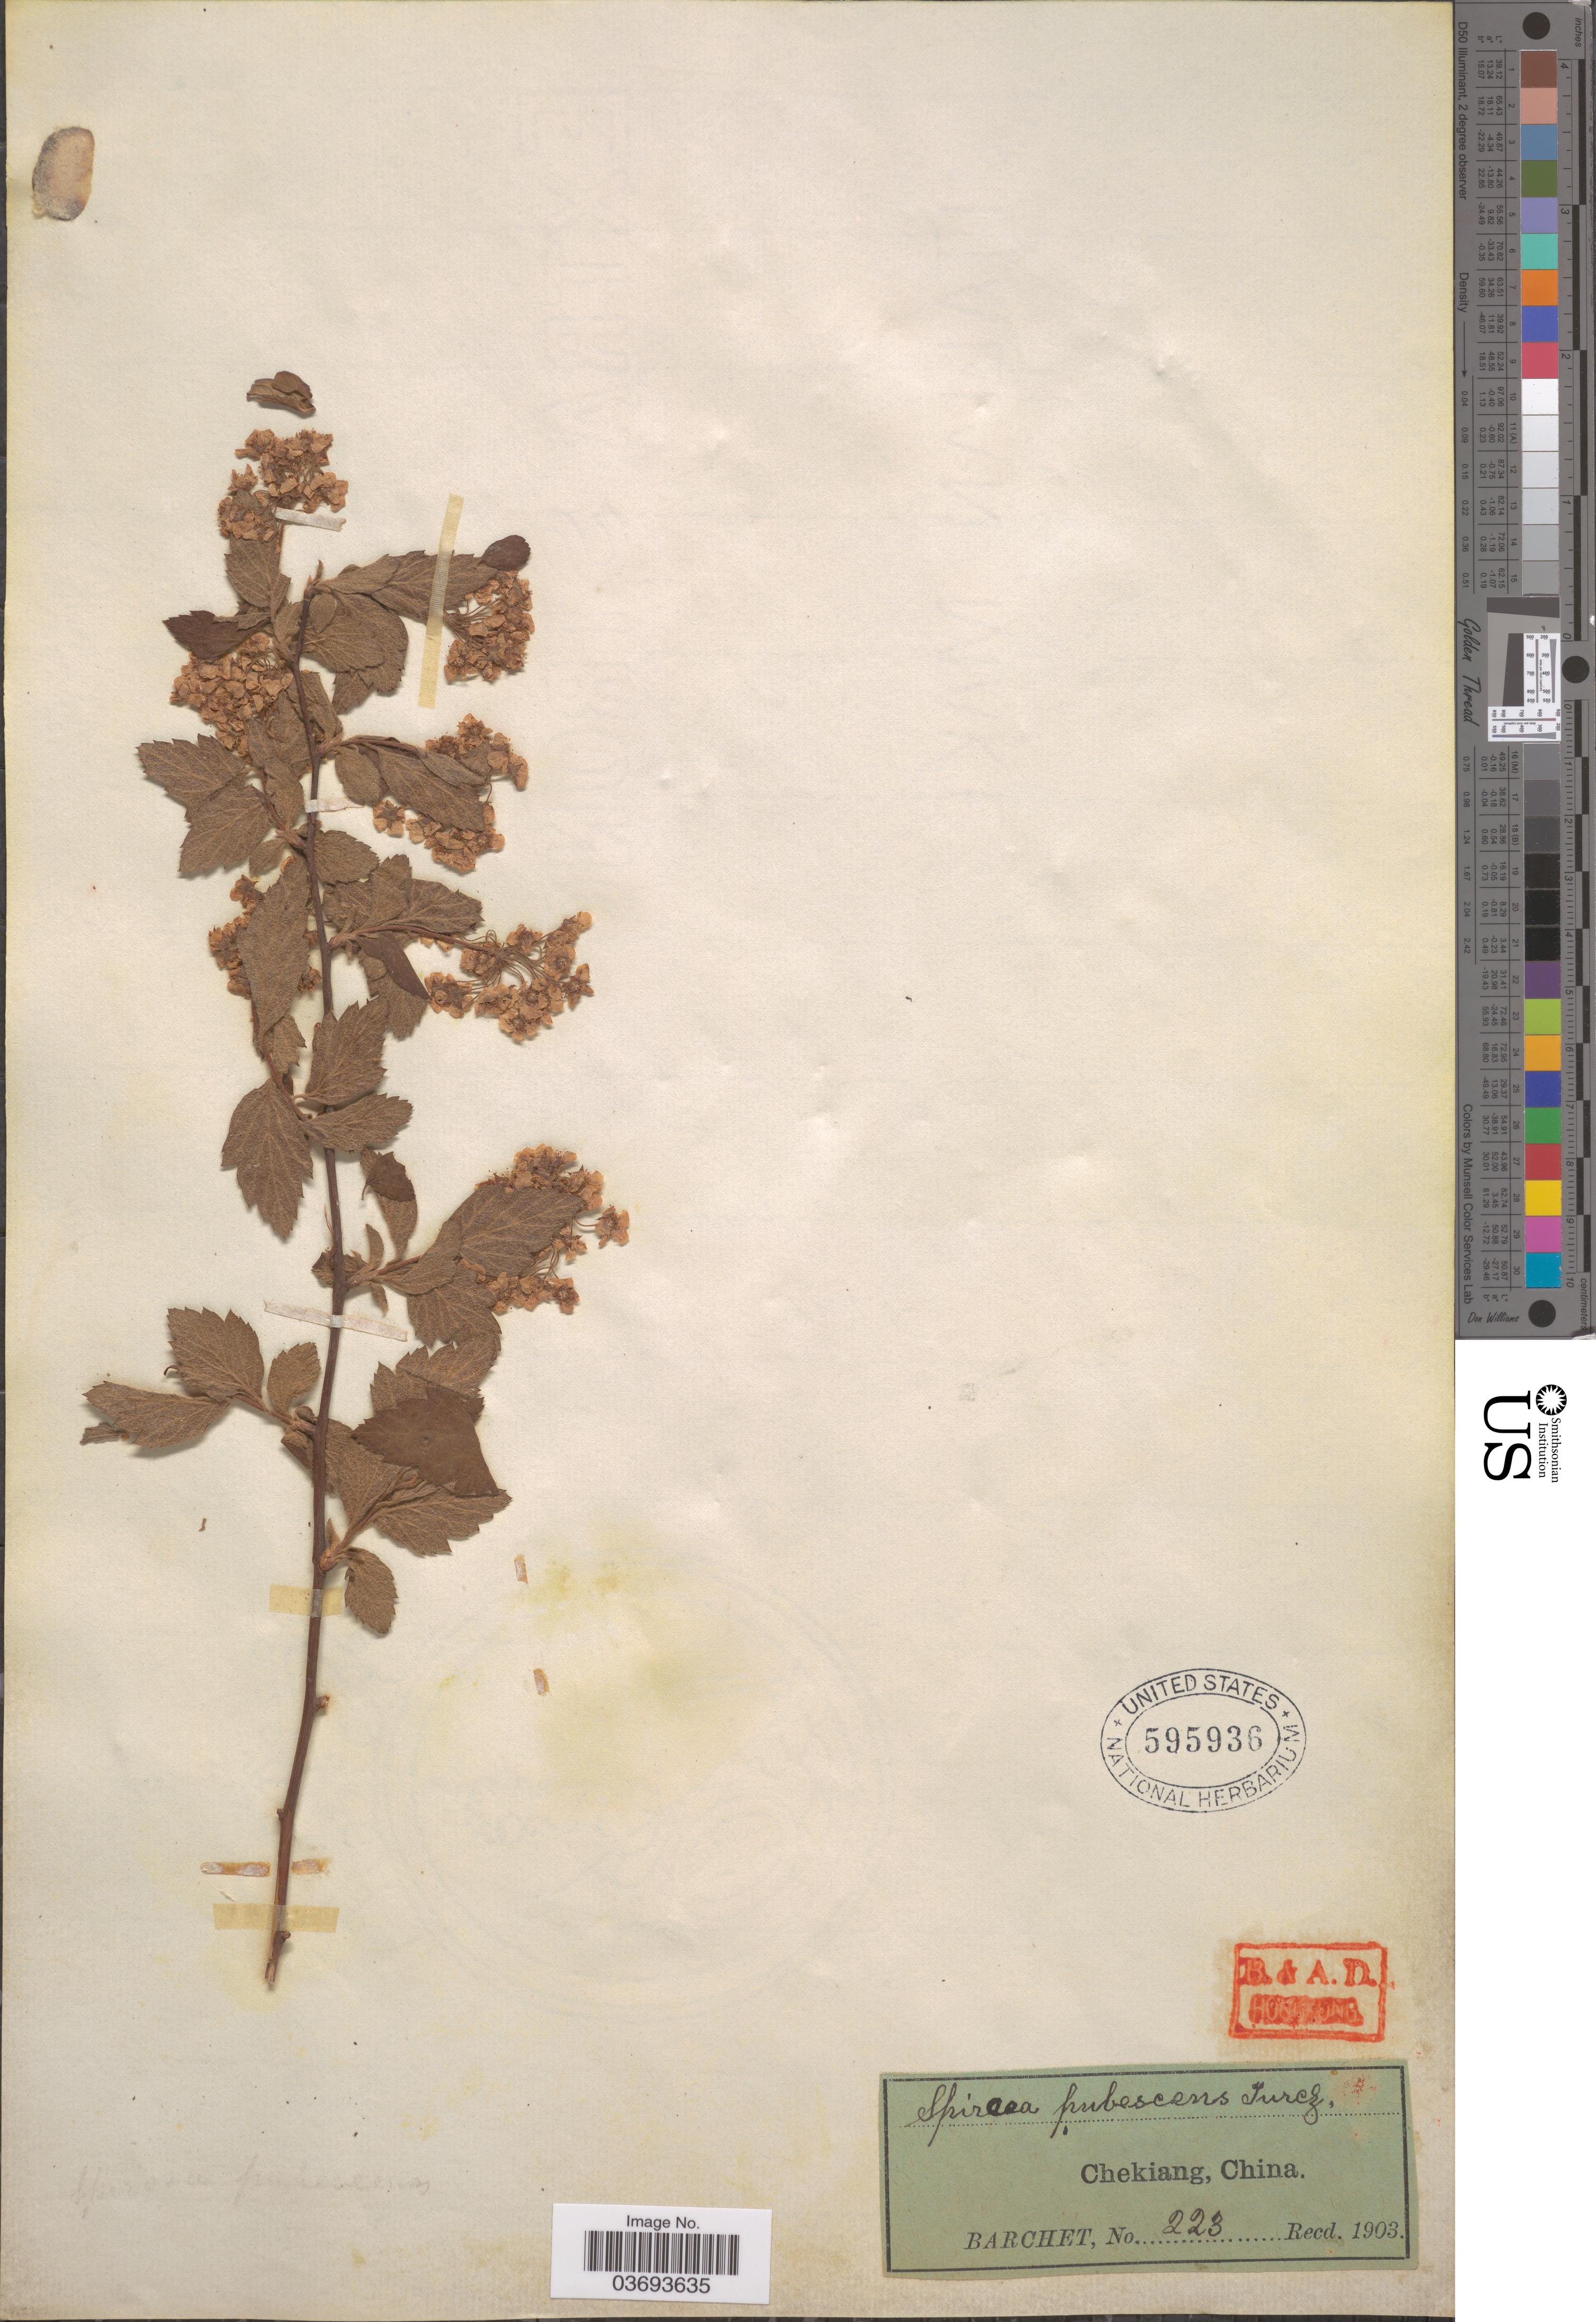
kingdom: Plantae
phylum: Tracheophyta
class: Magnoliopsida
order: Rosales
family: Rosaceae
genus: Spiraea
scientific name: Spiraea pubescens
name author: Turcz.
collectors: Barchet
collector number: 223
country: China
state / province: Zhejiang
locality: Chekiang.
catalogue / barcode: US 595936